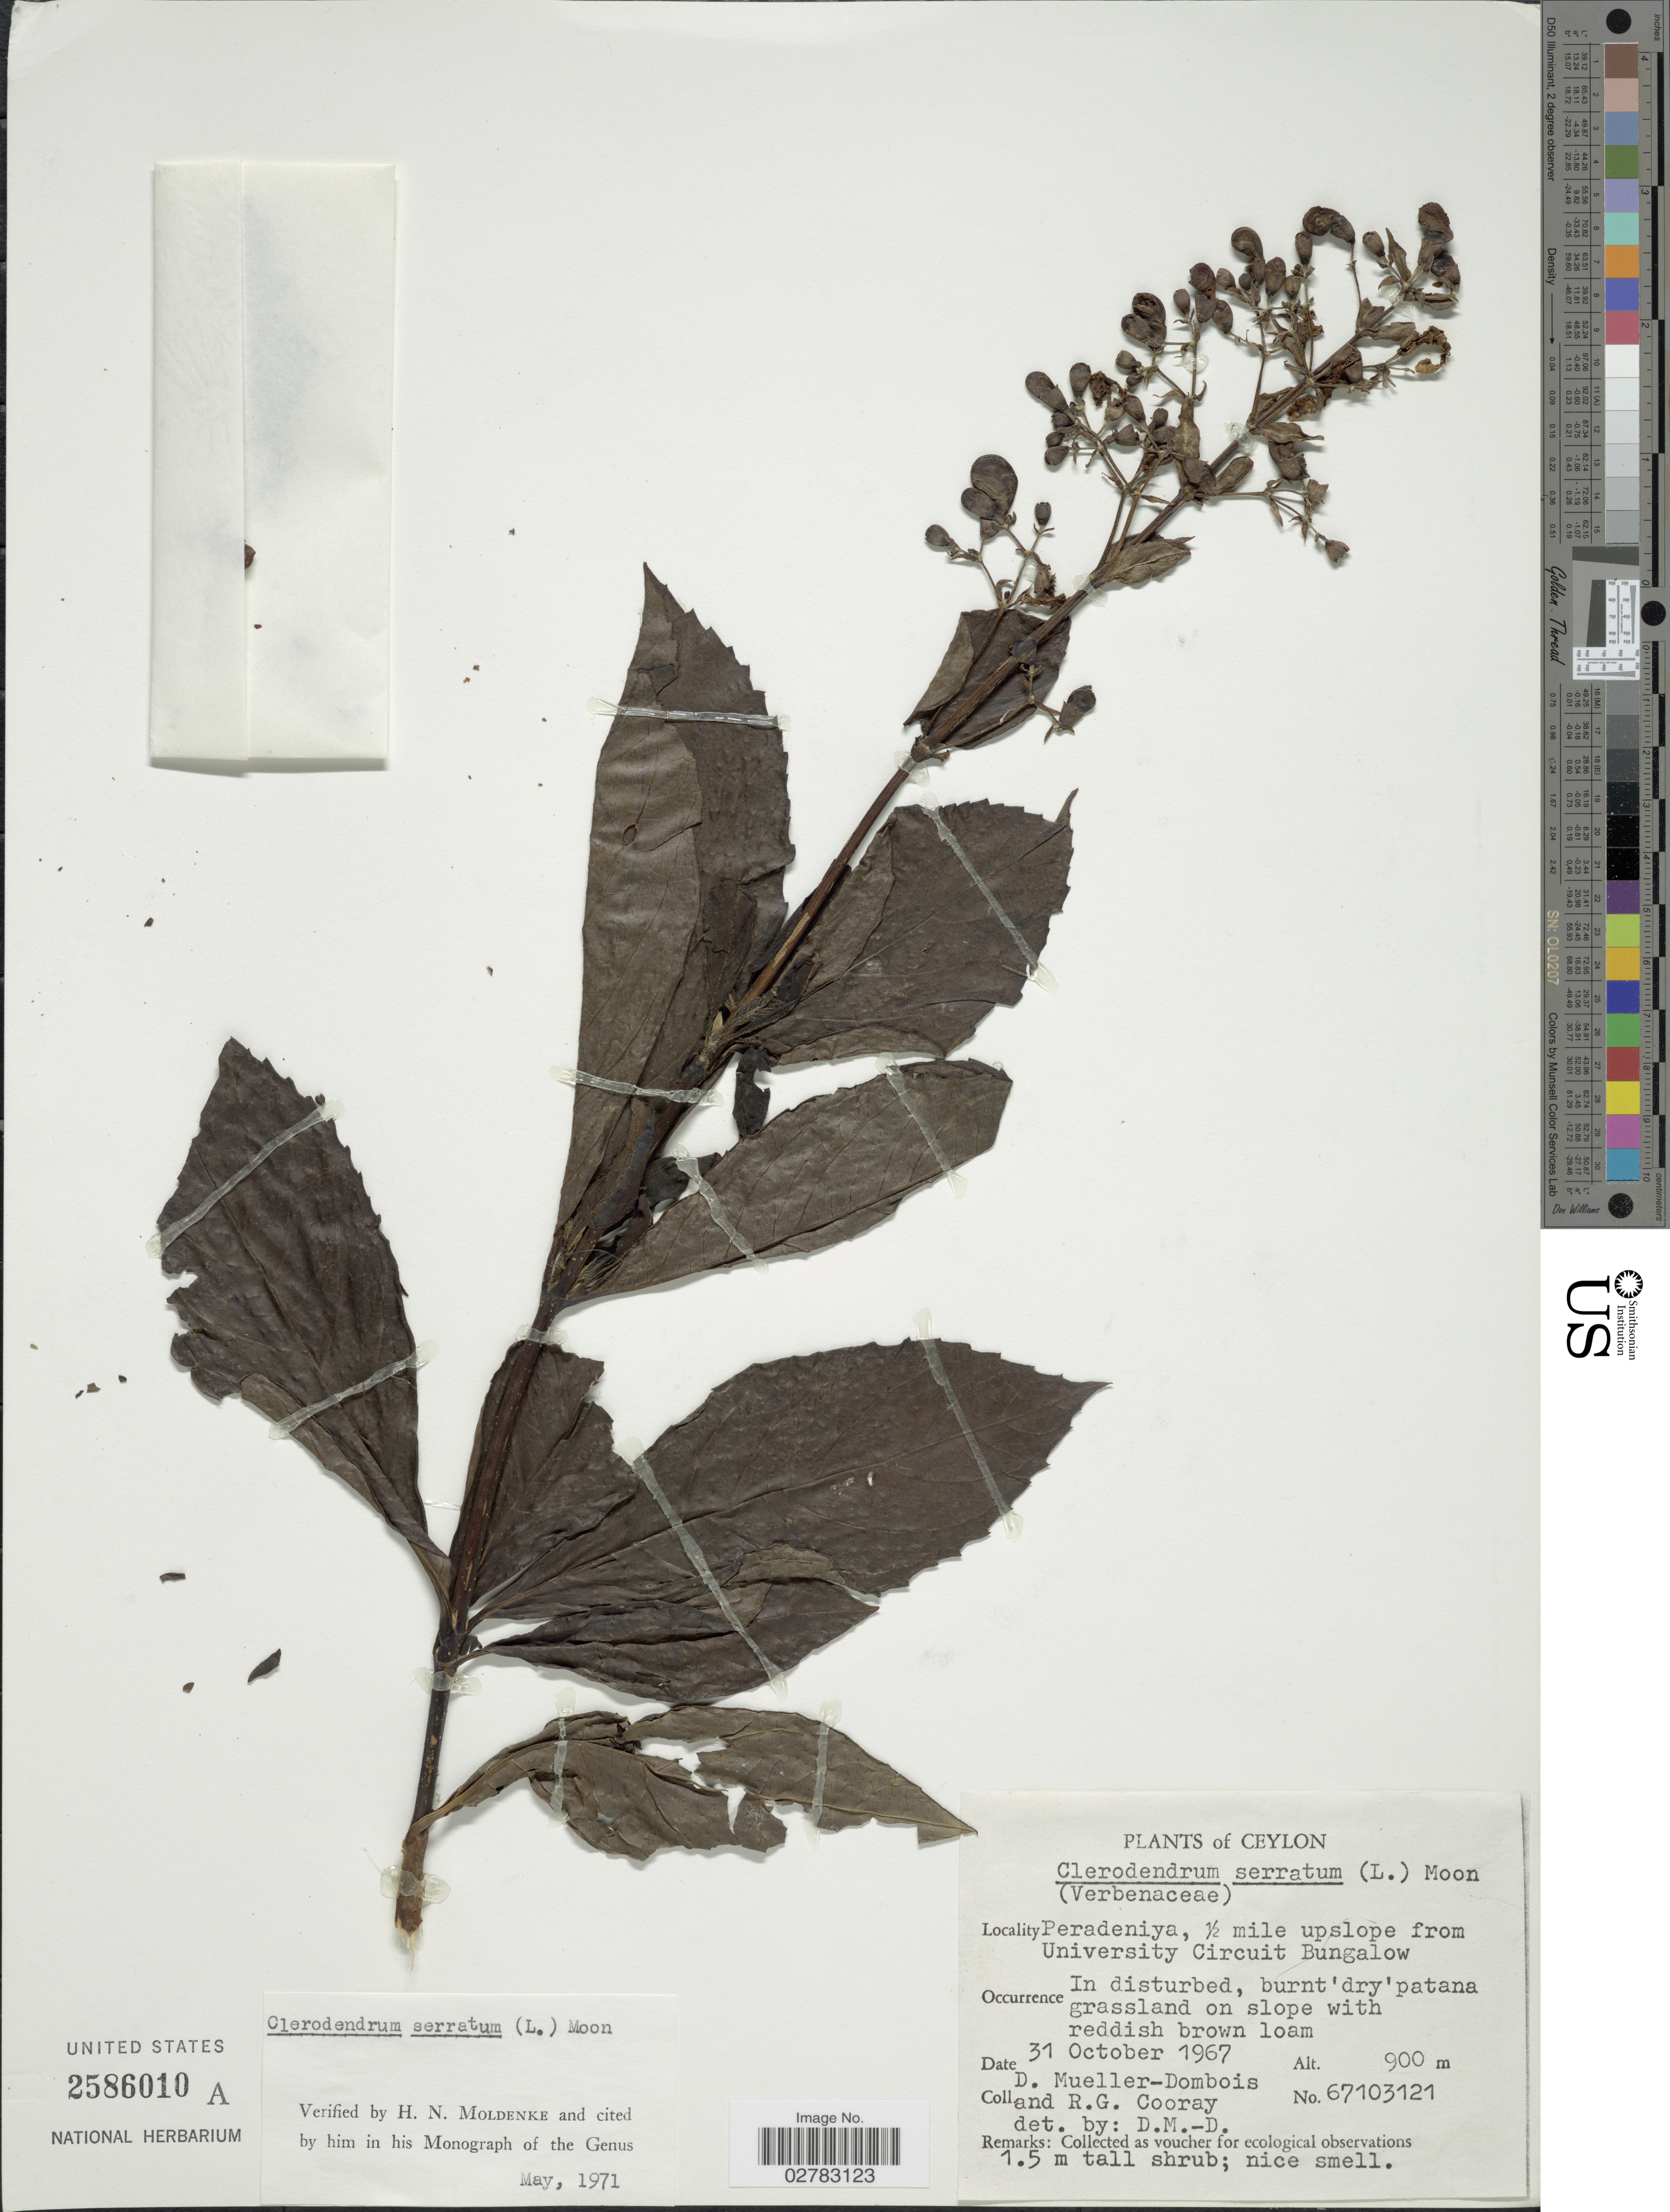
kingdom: Plantae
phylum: Tracheophyta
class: Magnoliopsida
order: Lamiales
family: Lamiaceae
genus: Clerodendrum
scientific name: Clerodendrum serratum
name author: (L.) Moon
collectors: D. Mueller-Dombois & R. Cooray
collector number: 67103121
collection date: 1967-10-31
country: Sri Lanka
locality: Ceylon. Peradeniya, ½ mile upslope from University Circuit Bungalow.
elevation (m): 900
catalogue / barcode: US 2586010A